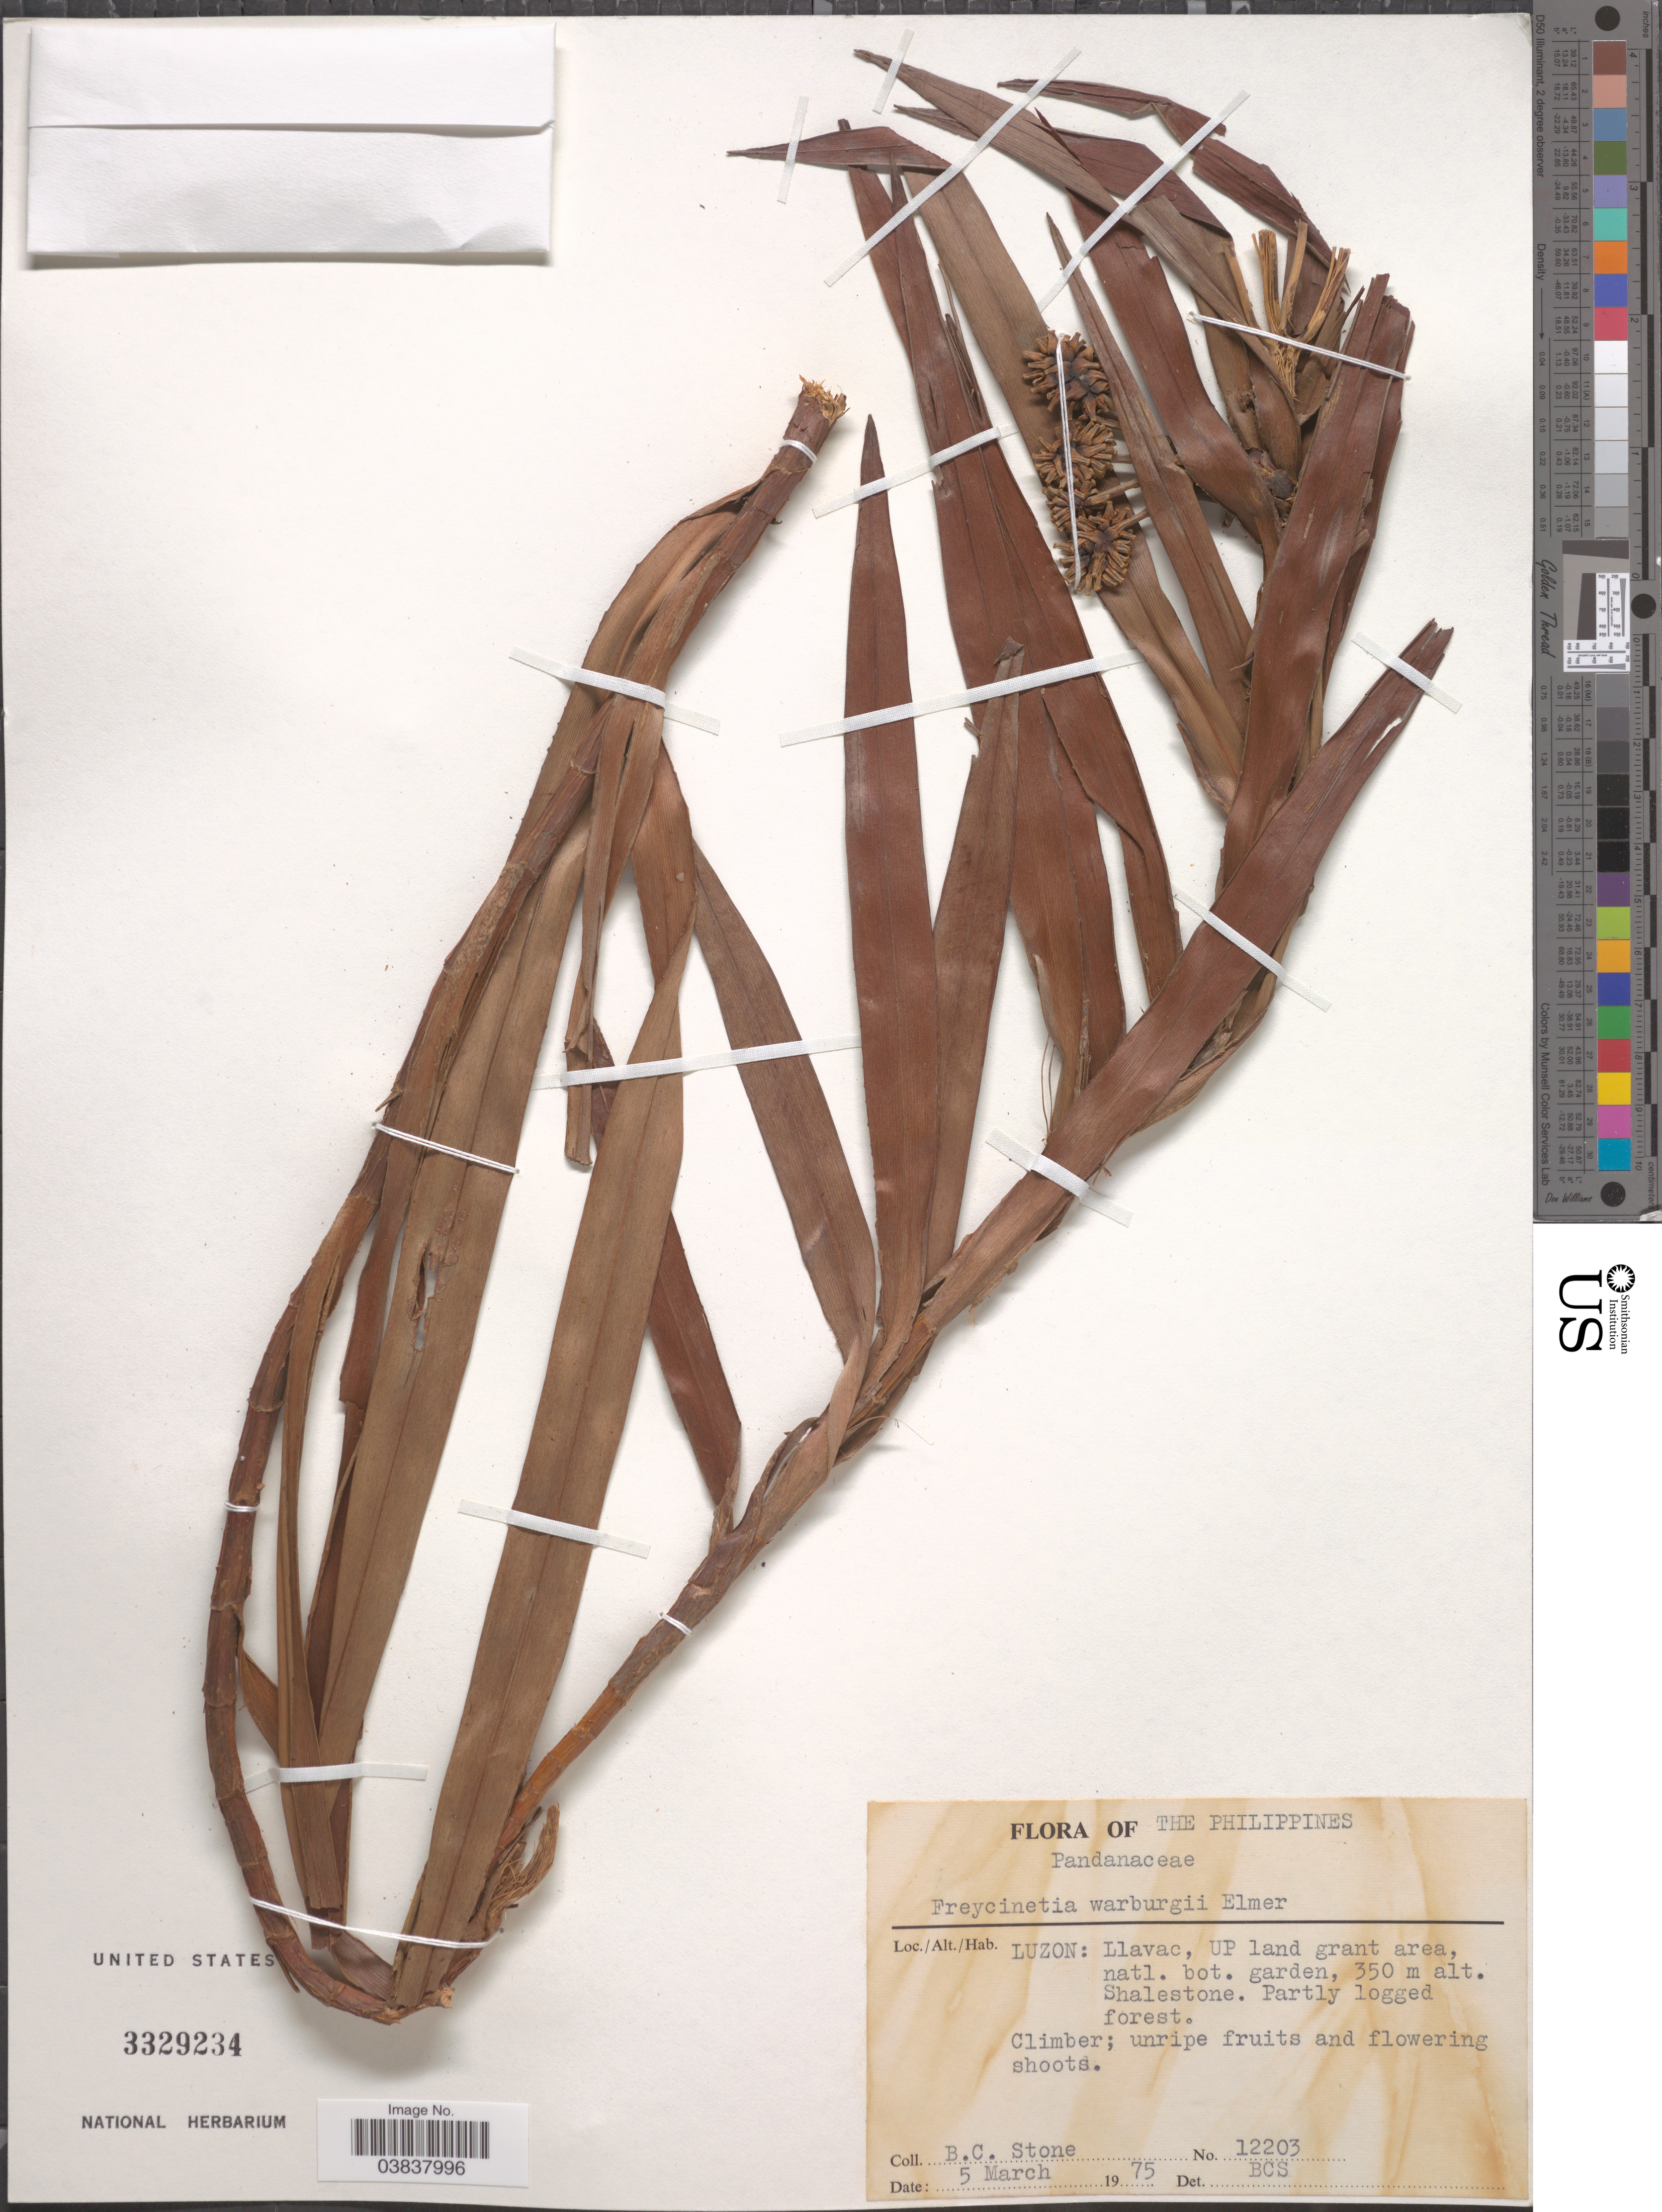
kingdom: Plantae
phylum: Tracheophyta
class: Liliopsida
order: Pandanales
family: Pandanaceae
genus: Freycinetia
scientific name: Freycinetia warburgii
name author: Elmer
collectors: B. C. Stone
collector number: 12203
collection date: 1975-03-05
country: Philippines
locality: Luzon: Llavac, UP land grant area, natl. bot. garden.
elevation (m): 350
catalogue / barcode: US 3329234